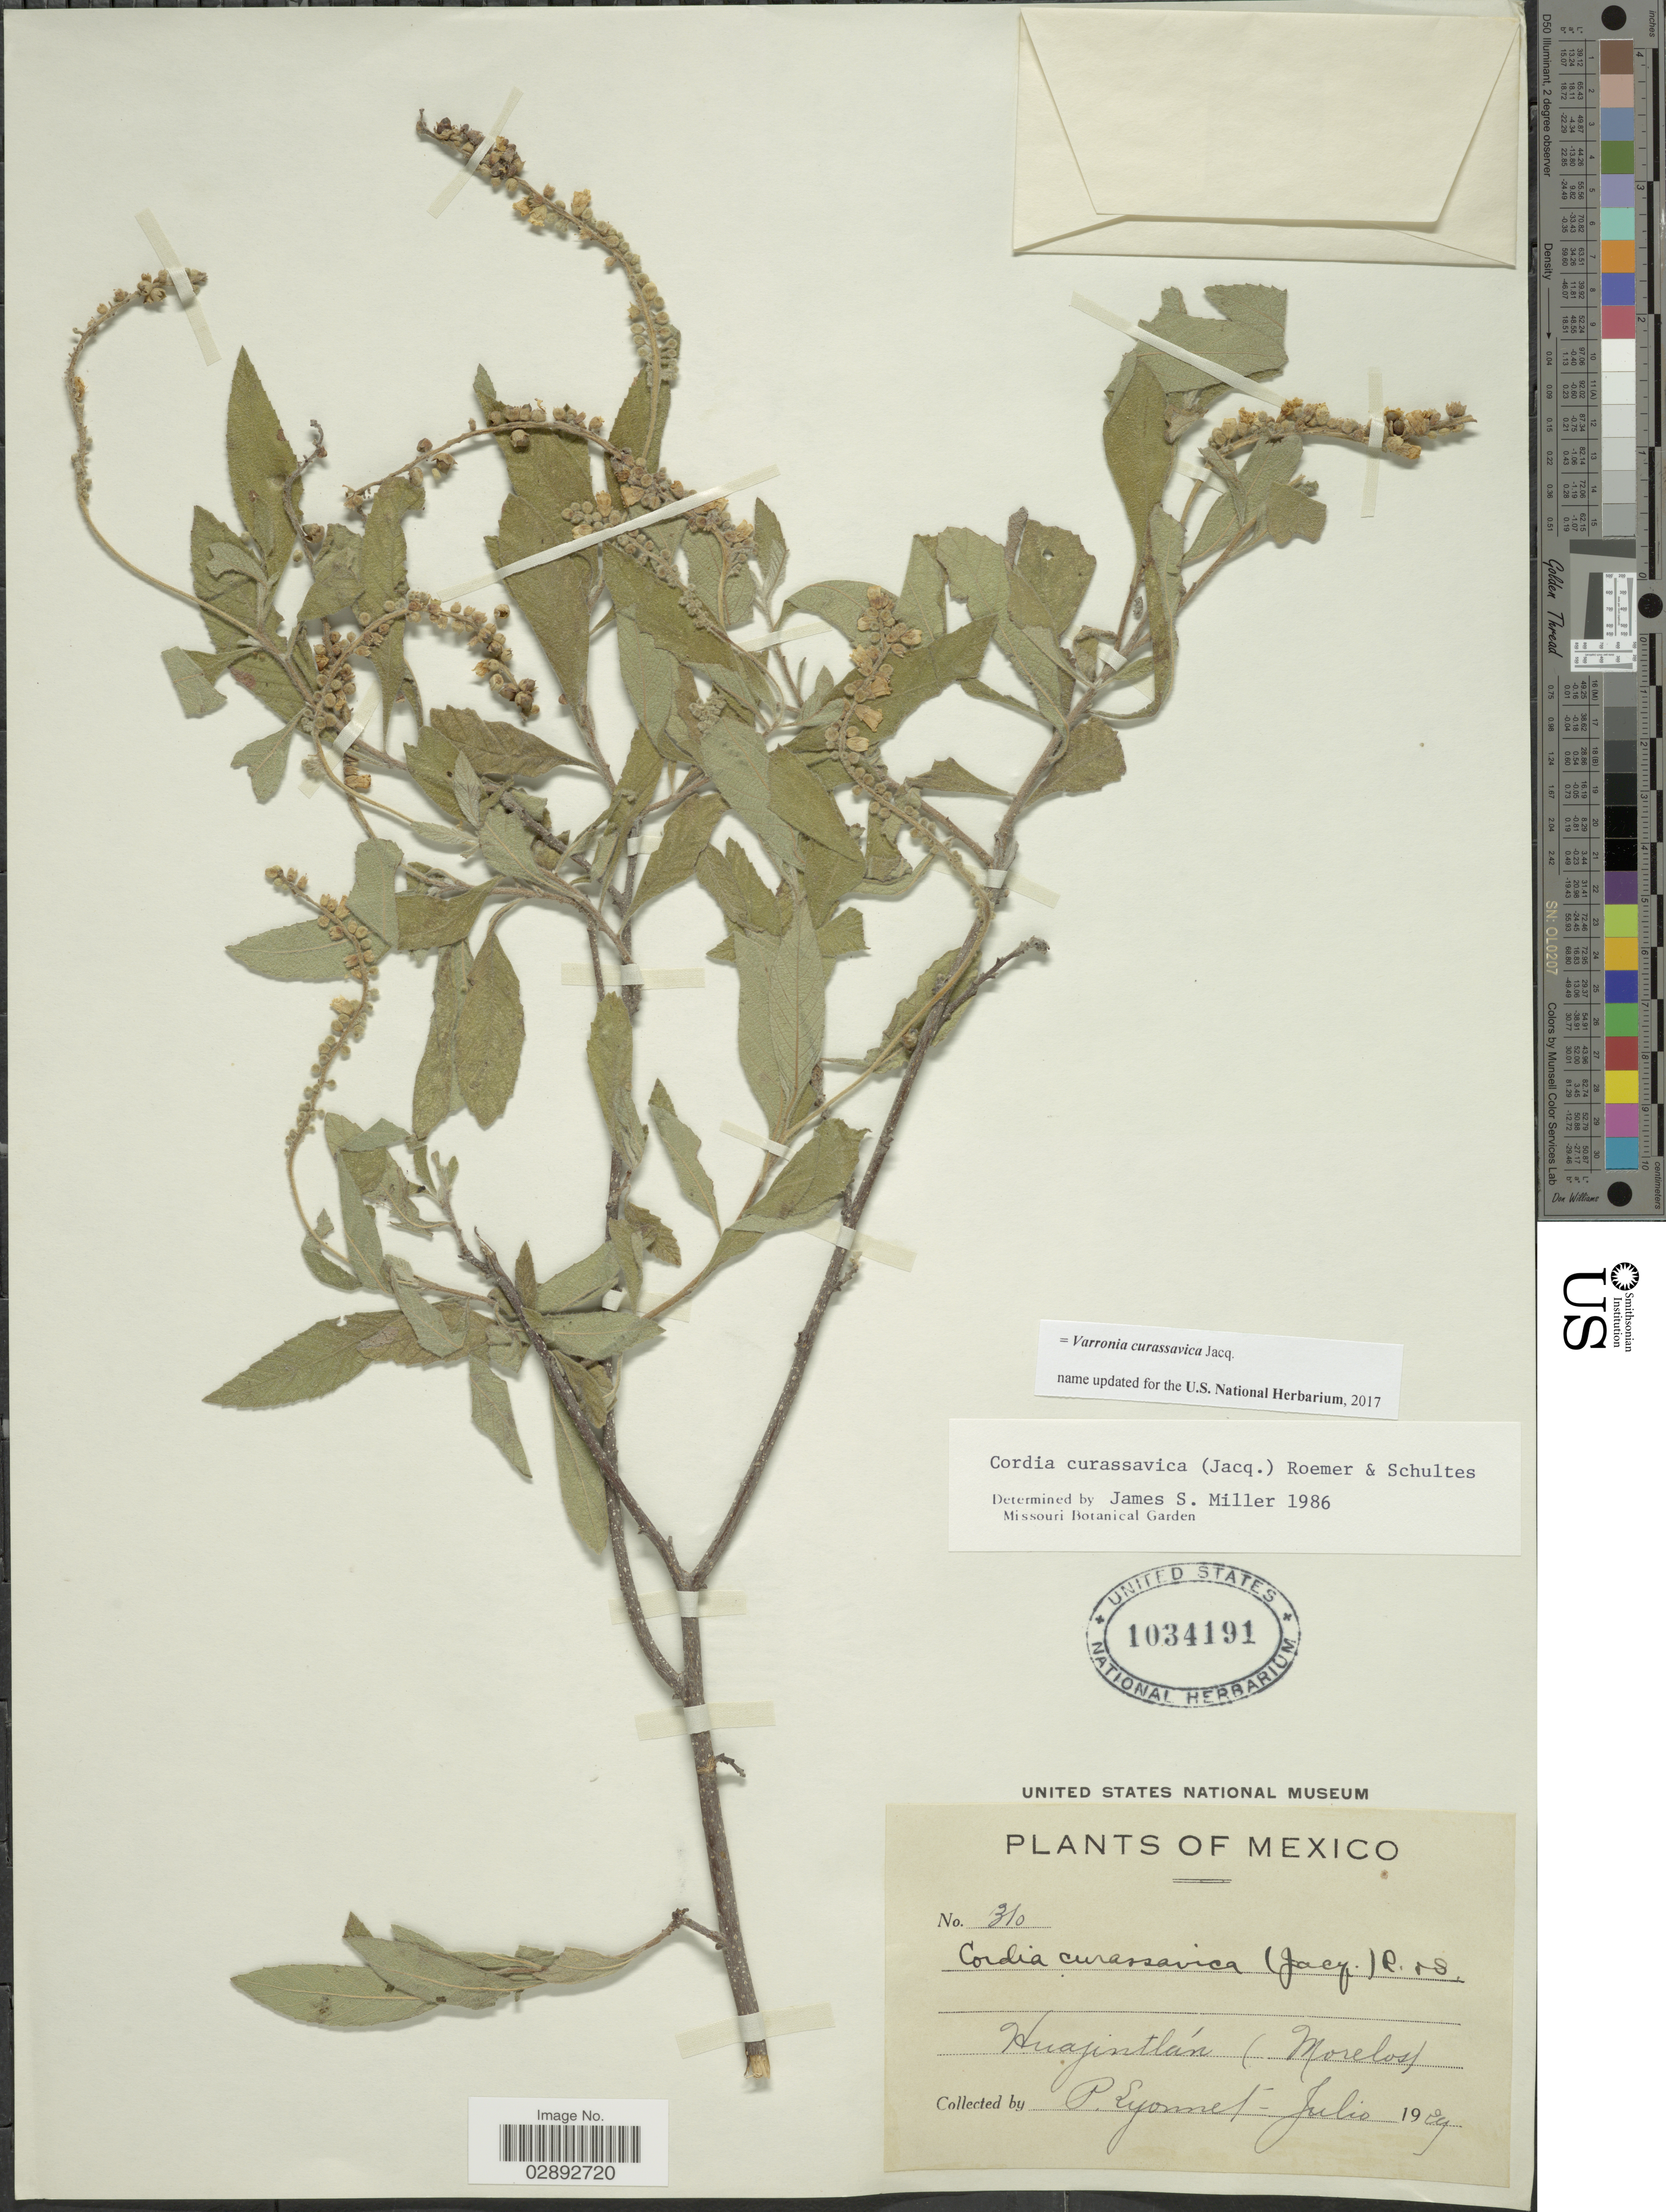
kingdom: Plantae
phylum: Tracheophyta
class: Magnoliopsida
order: Boraginales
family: Cordiaceae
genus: Varronia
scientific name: Varronia curassavica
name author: Jacq.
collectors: P. Lyonnet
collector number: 310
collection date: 1929-07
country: Mexico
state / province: Morelos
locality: Huajintlán.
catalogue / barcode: US 1034191